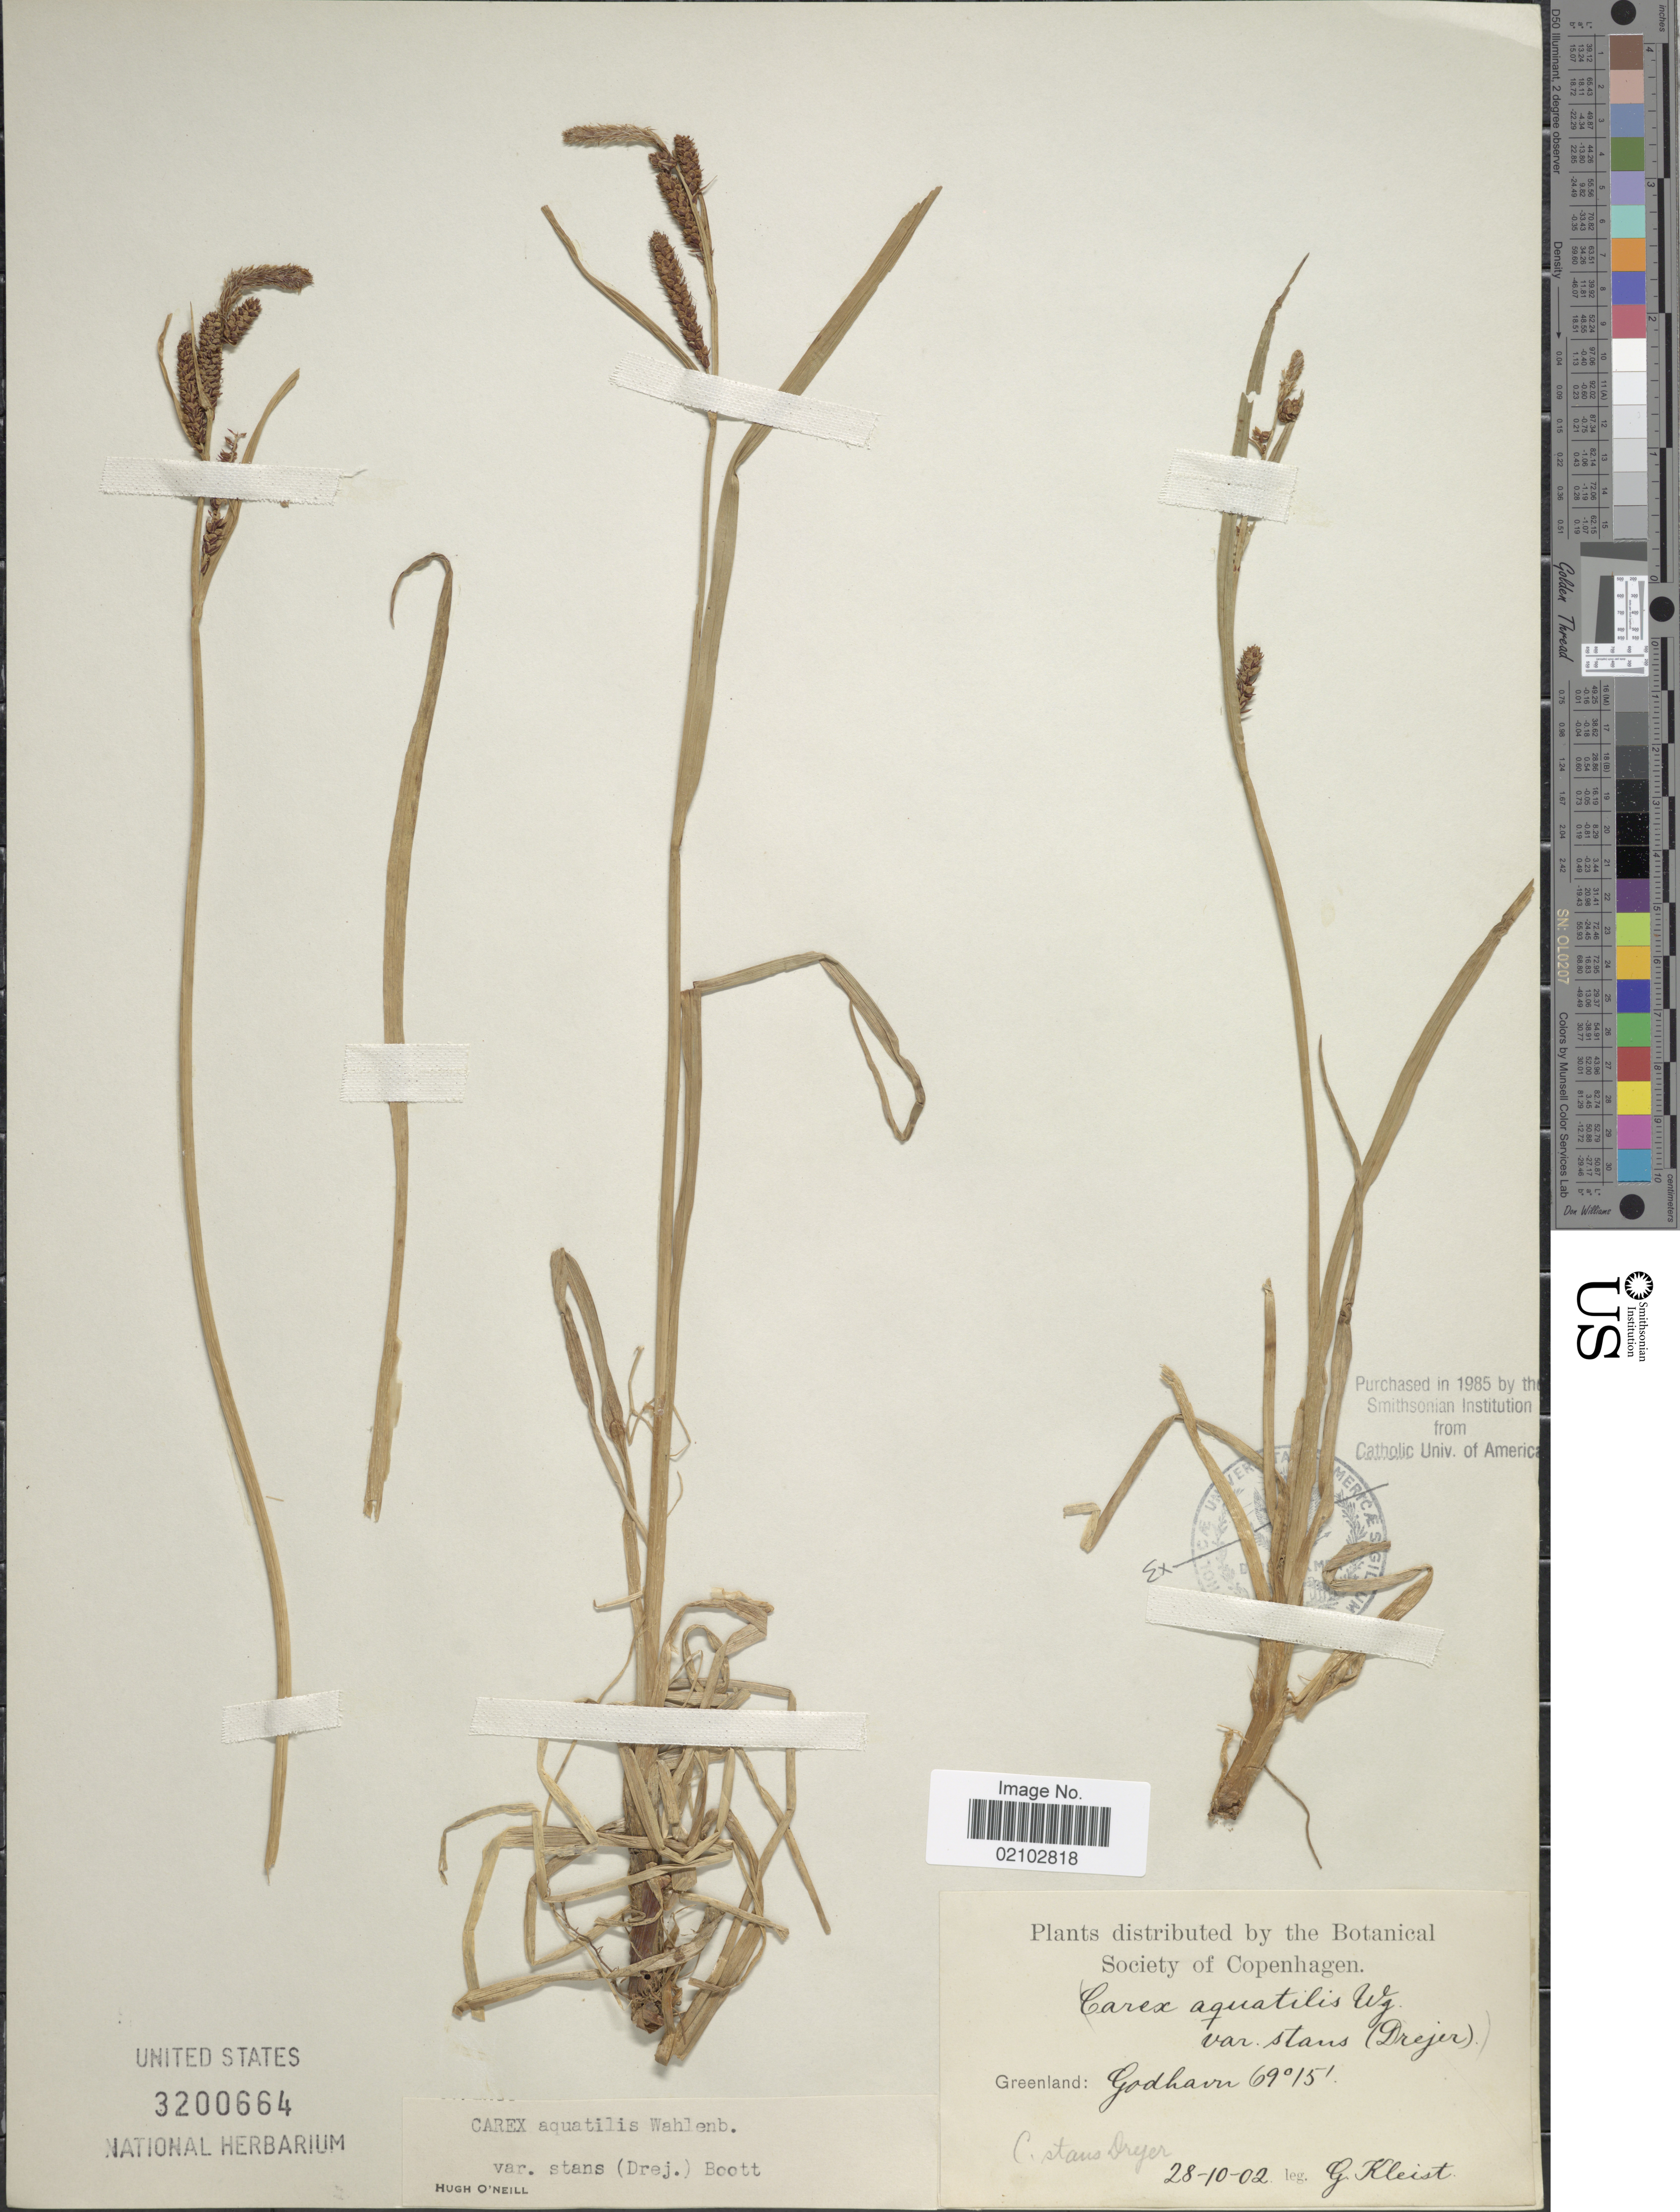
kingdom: Plantae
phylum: Tracheophyta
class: Liliopsida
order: Poales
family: Cyperaceae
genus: Carex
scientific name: Carex aquatilis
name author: Wahlenb.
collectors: G. Kleist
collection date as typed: Transcribed d/m/y: 28/10/2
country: Greenland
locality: Godhavn.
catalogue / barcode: US 3200664